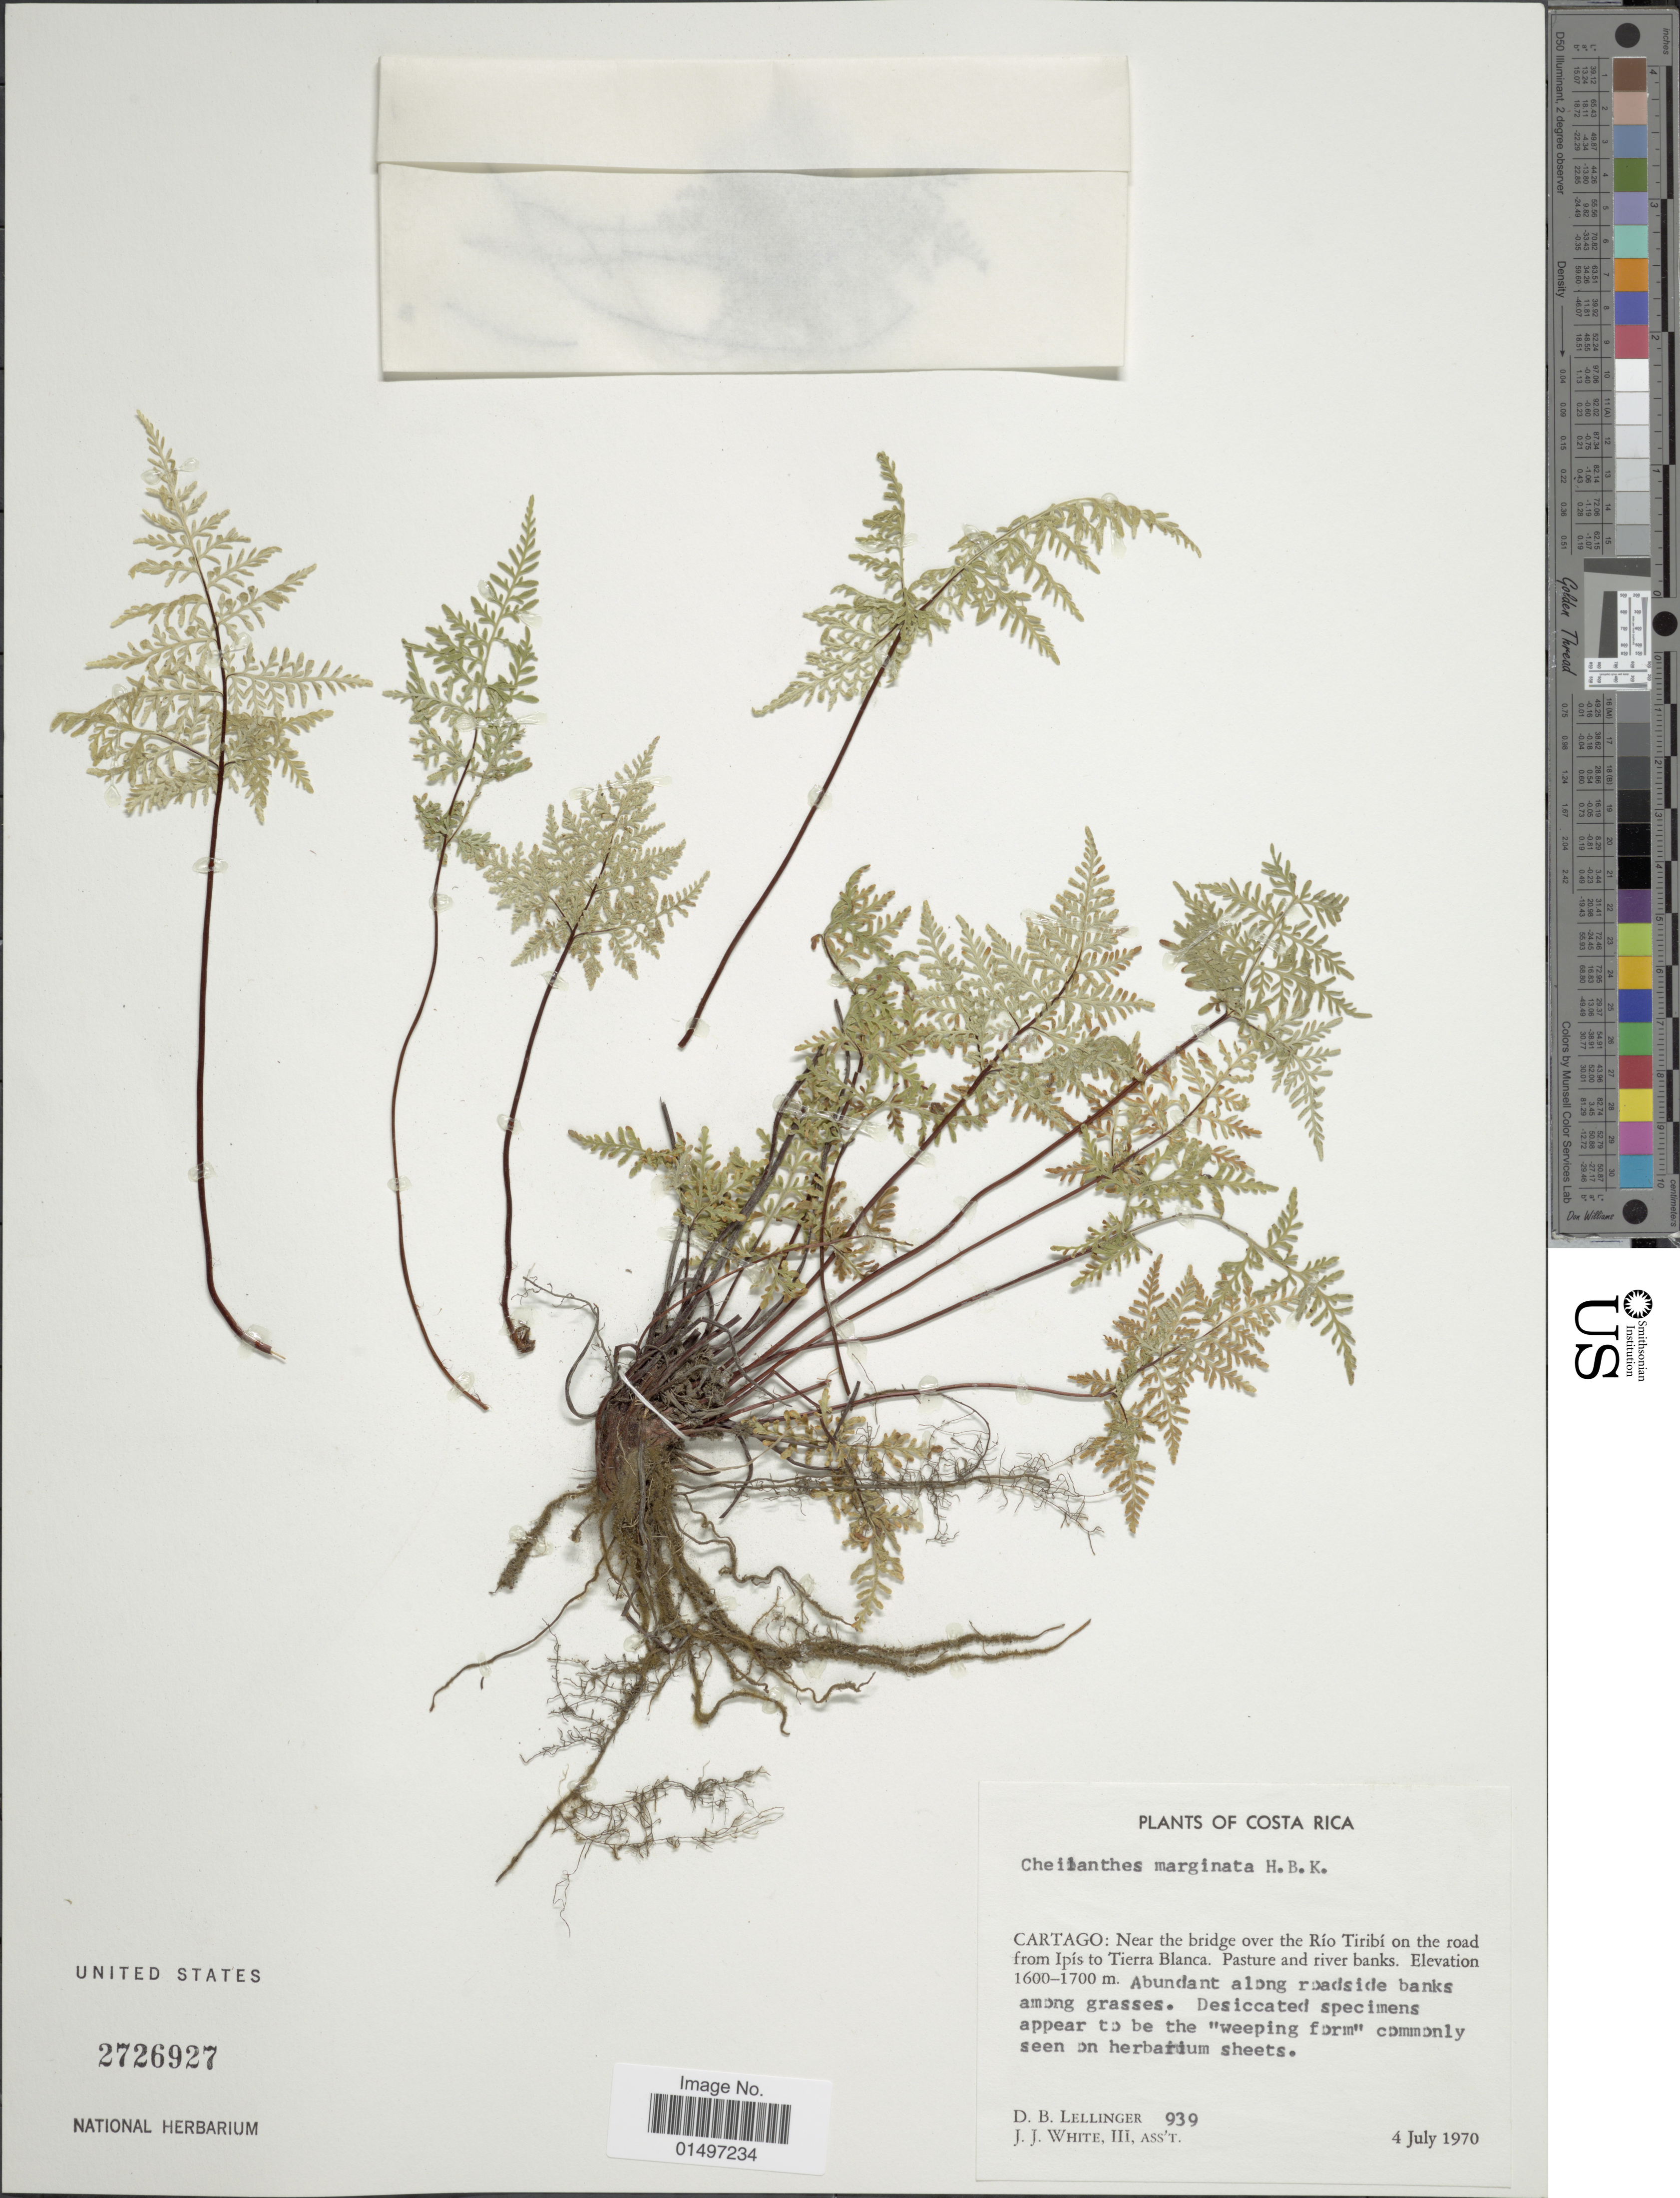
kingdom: Plantae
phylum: Tracheophyta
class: Polypodiopsida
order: Polypodiales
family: Pteridaceae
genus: Gaga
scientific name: Gaga marginata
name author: (Kunth) Fay W. Li & Windham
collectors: D. B. Lellinger & J. J. White III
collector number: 939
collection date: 1970-07-04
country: Costa Rica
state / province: Cartago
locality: Near the bridge over the Rio Tiribi on the road from ipis to Tierra Blanca.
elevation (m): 1600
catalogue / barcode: US 2726927